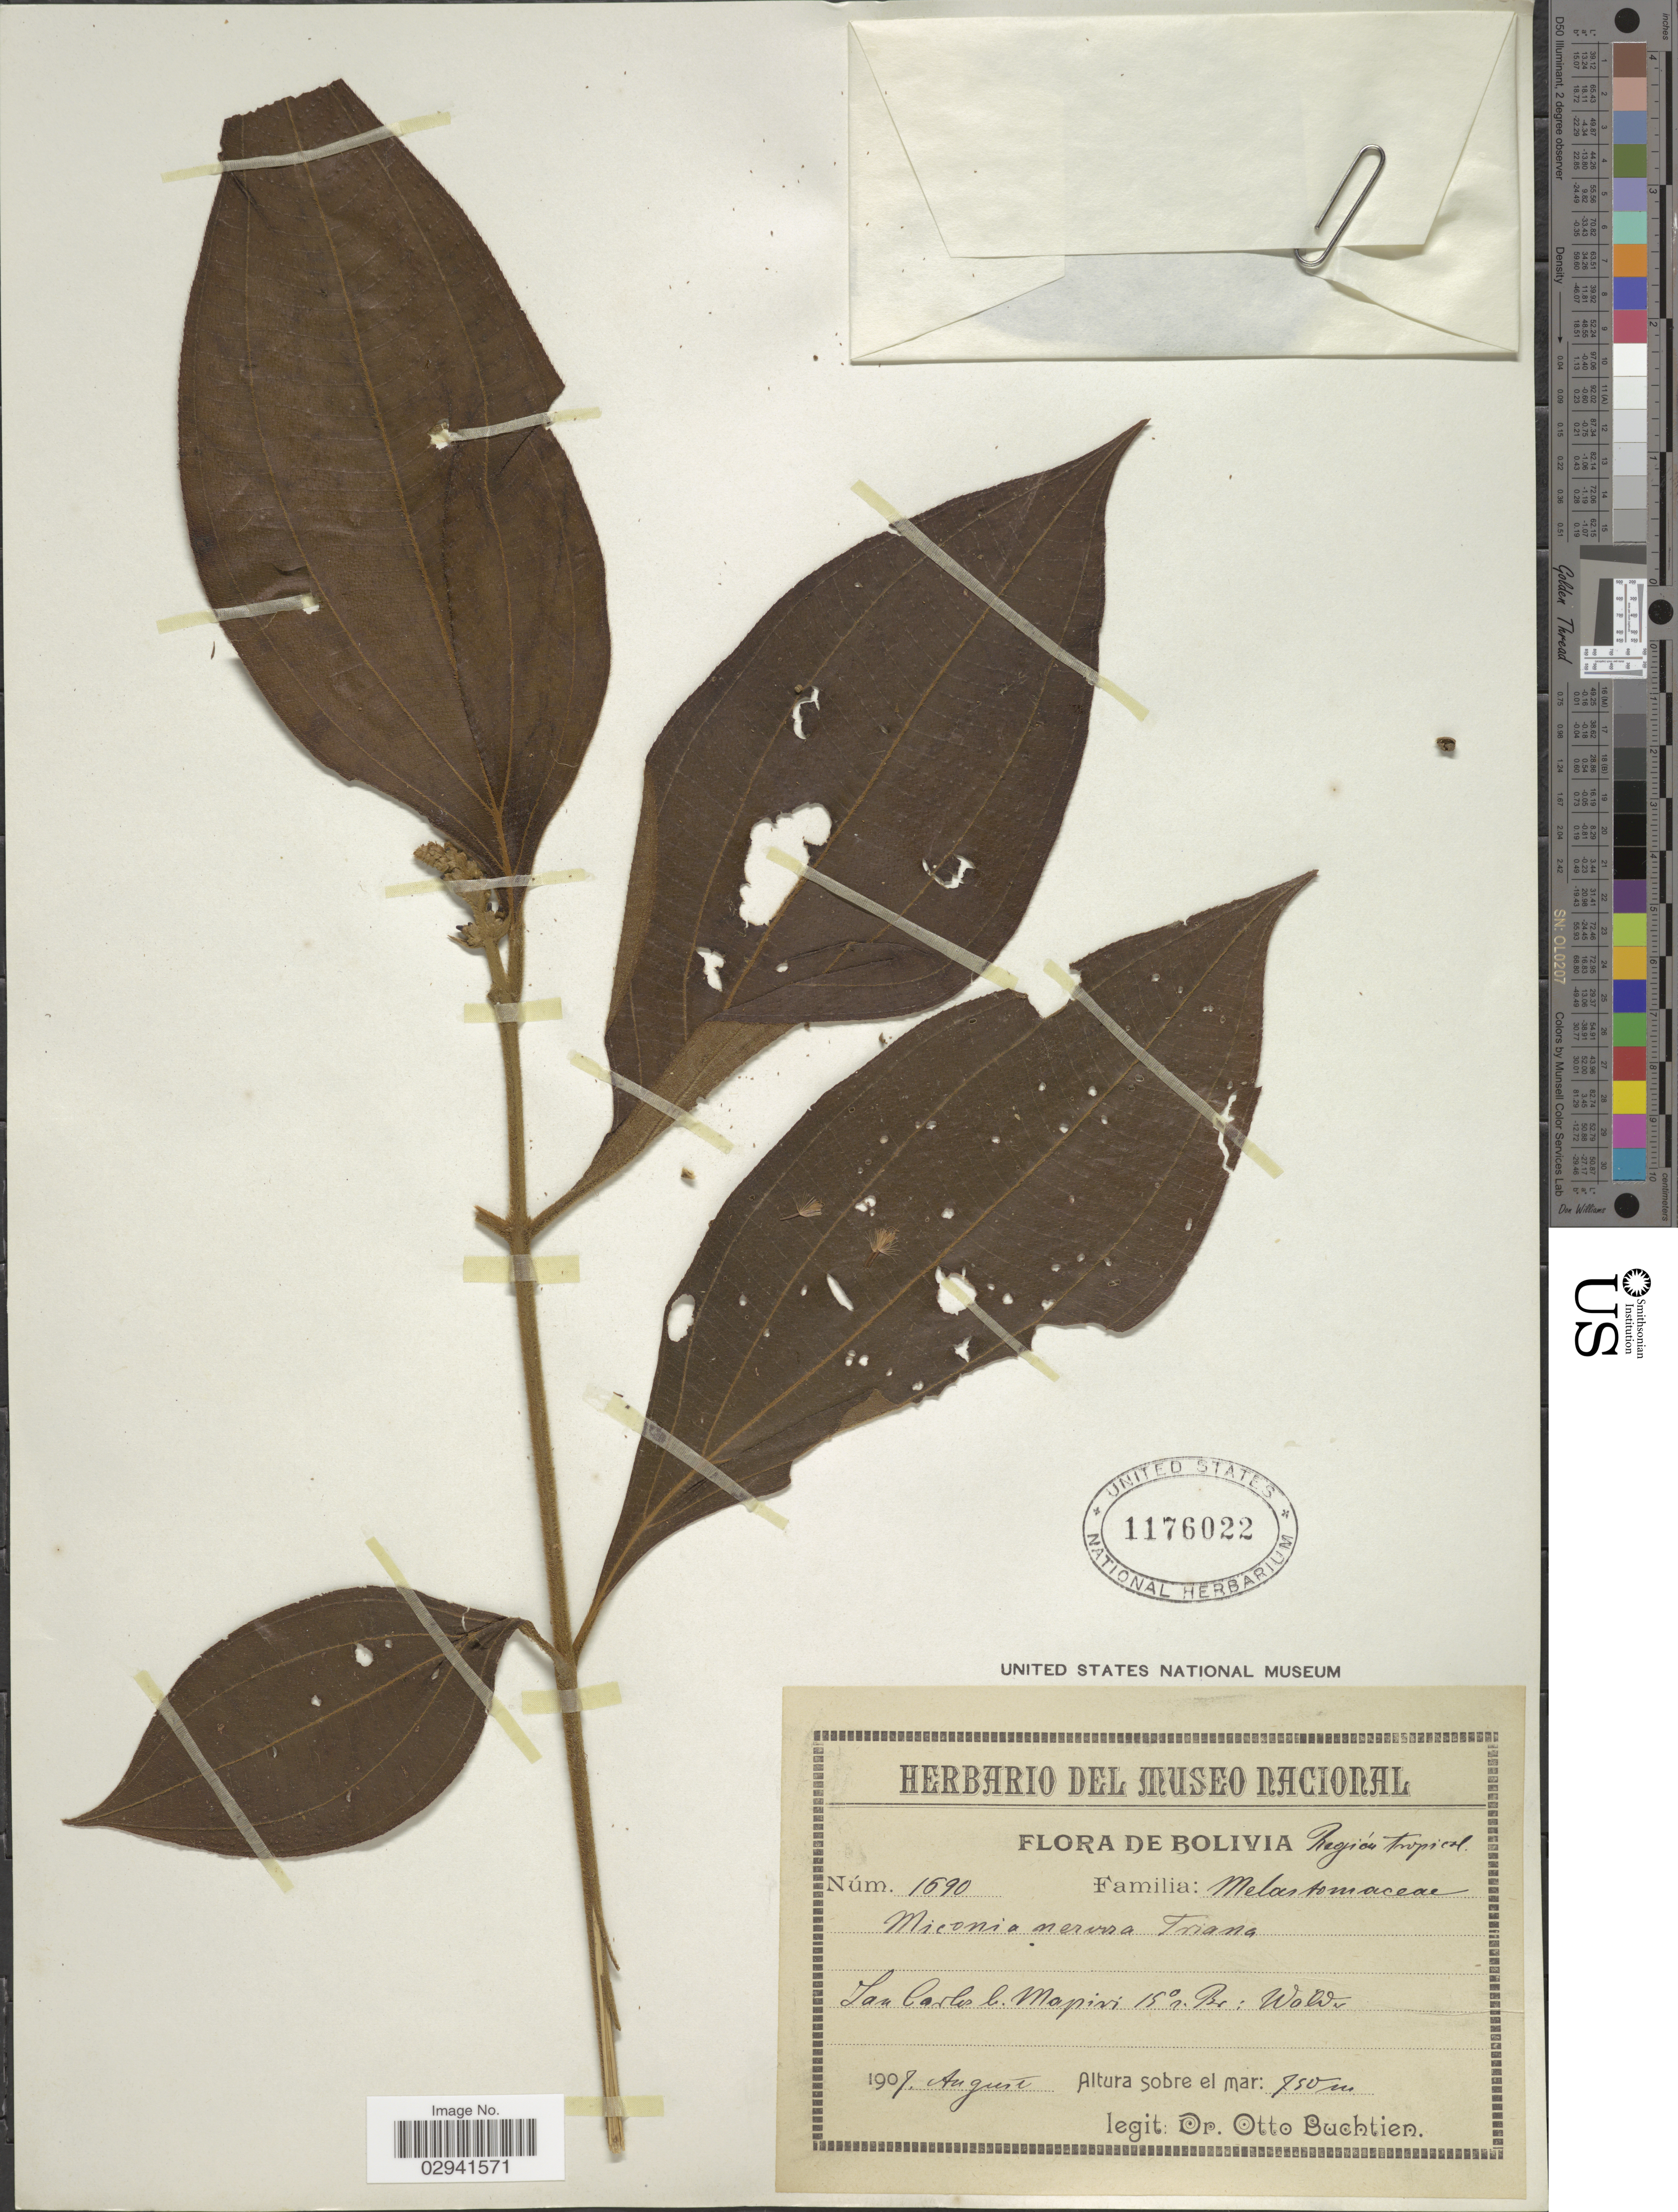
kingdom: Plantae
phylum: Tracheophyta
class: Magnoliopsida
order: Myrtales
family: Melastomataceae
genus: Miconia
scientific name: Miconia nervosa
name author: (Sm.) Triana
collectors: O. Buchtien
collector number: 1690*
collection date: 1907-08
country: Bolivia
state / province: La Paz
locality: Región Tropical. San Carlos l. Mapiri 15°s. Br:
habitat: Wäldern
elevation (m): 750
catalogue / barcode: US 1176022